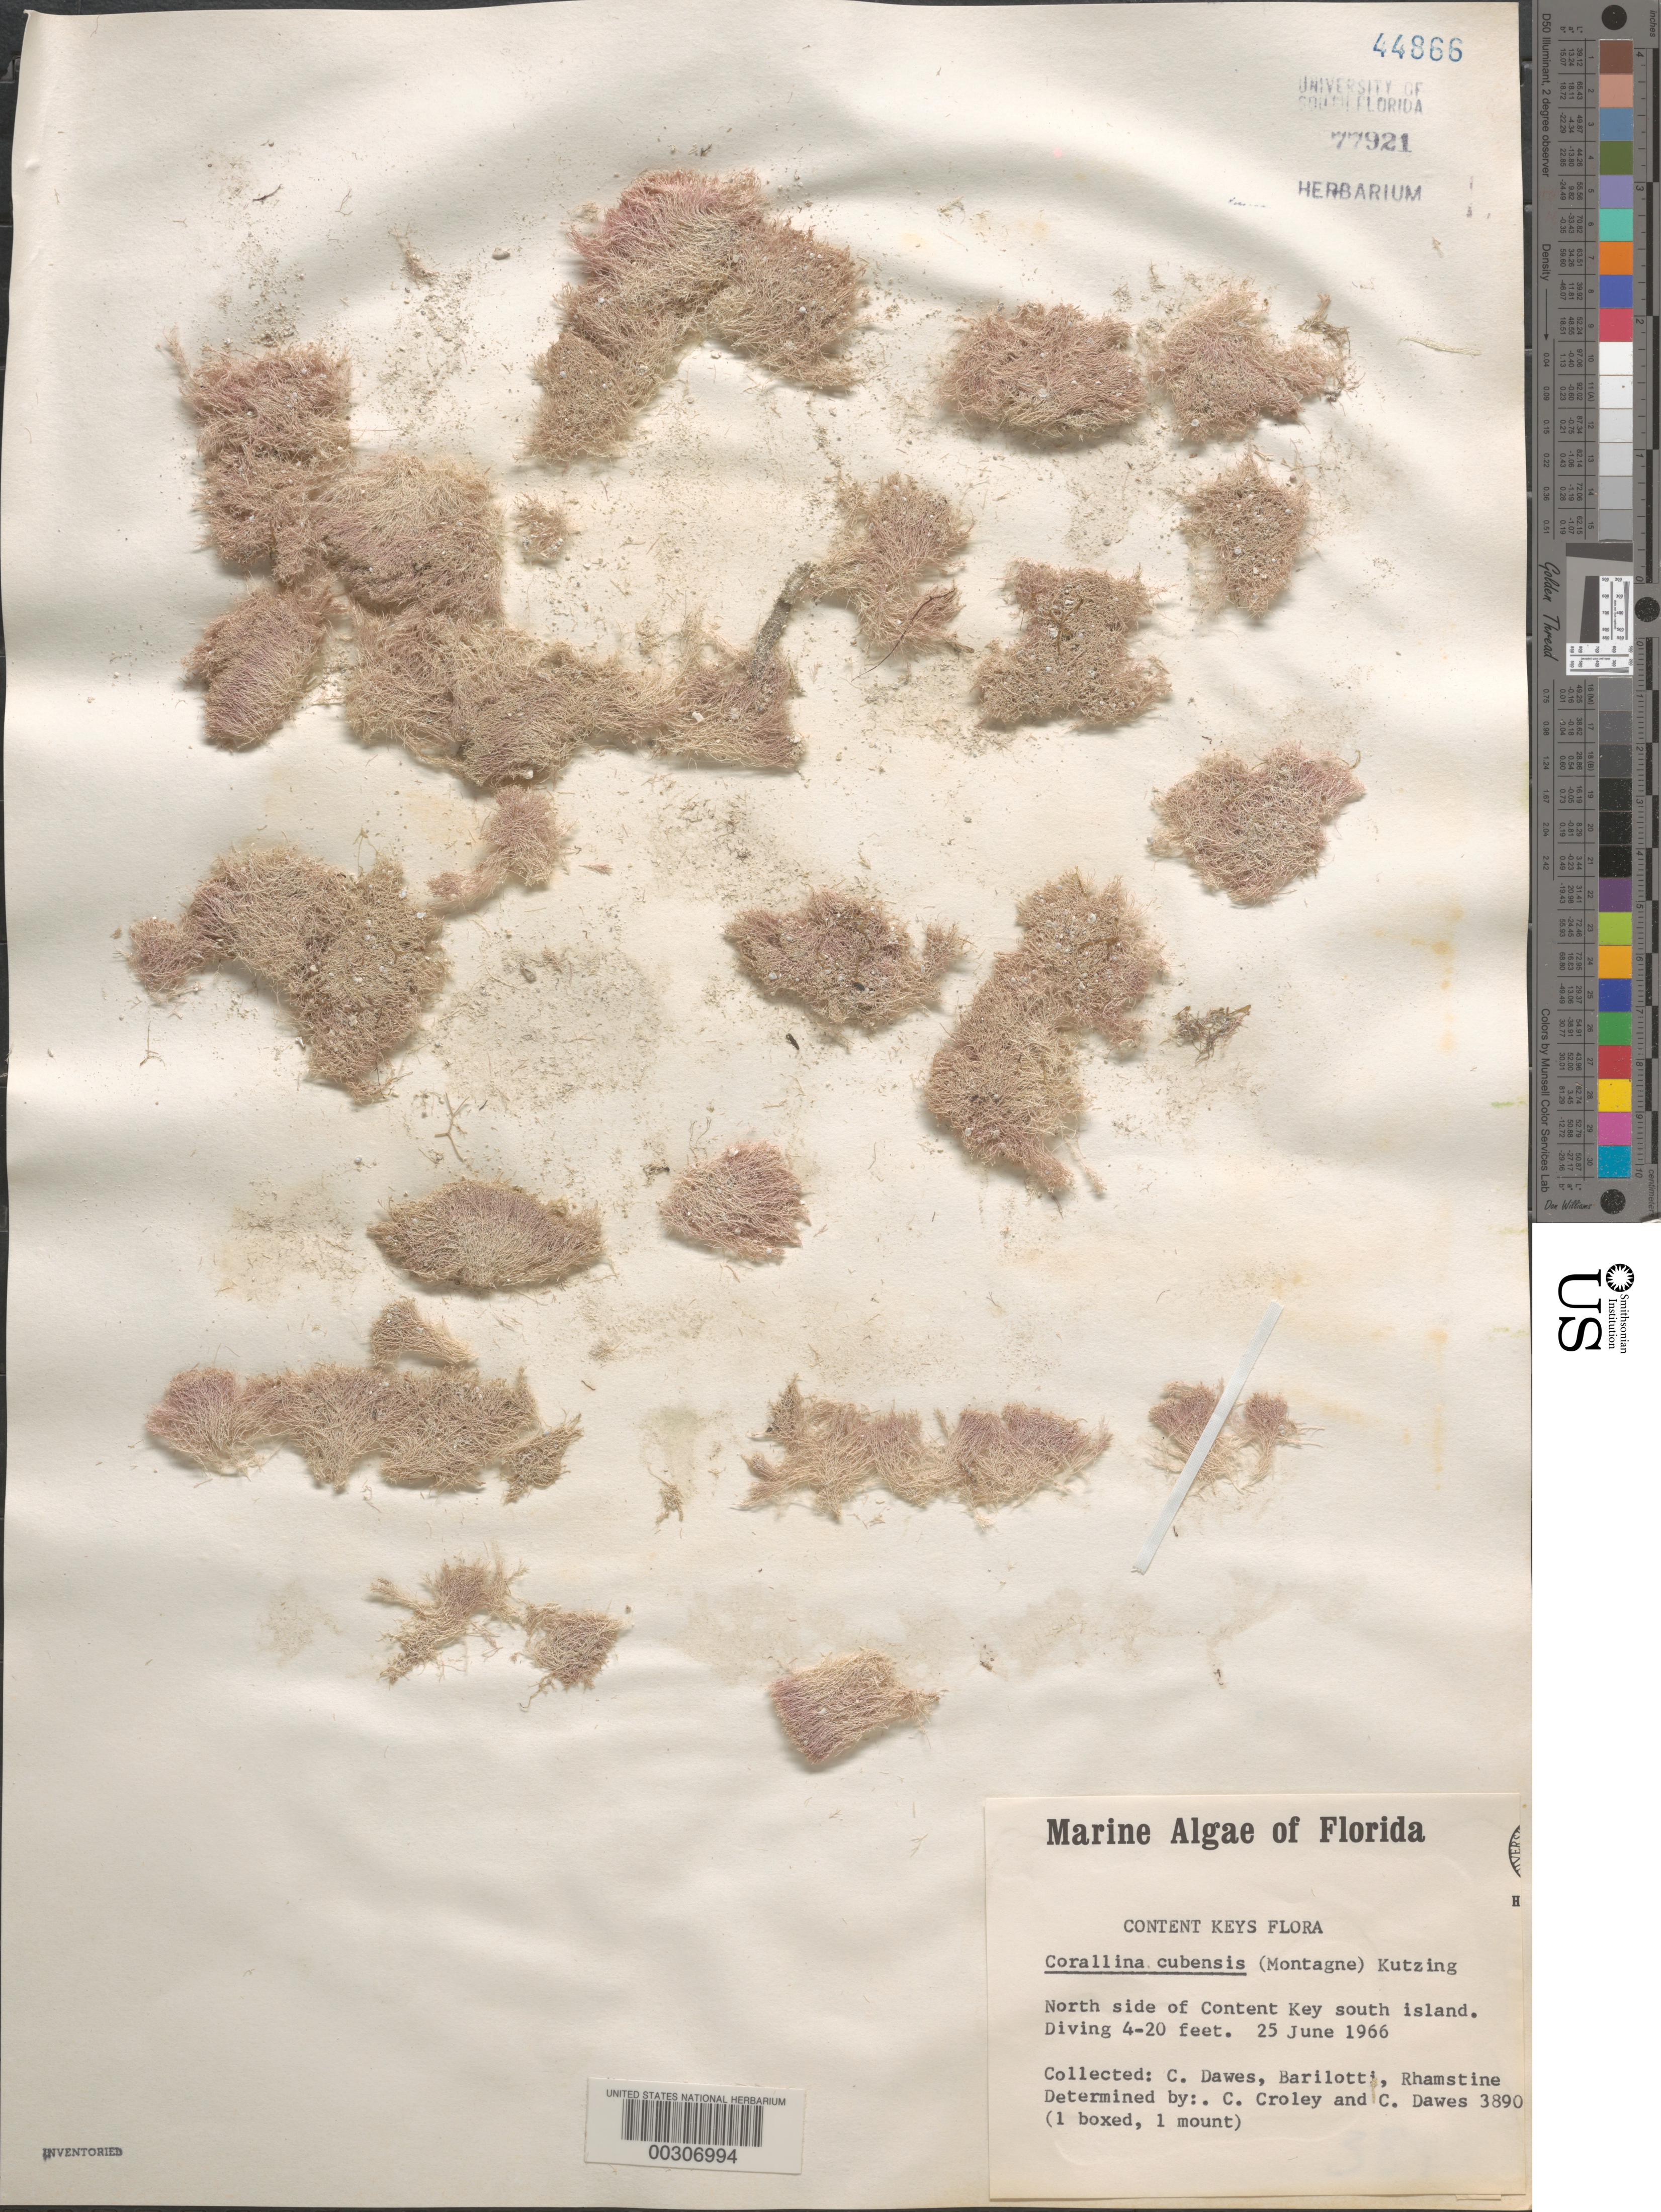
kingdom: Plantae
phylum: Rhodophyta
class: Florideophyceae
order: Corallinales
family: Corallinaceae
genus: Jania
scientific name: Jania cubensis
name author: Mont. ex Kütz.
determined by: Algae name updating Project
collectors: C. Dawes, Barilotti & Rhamstine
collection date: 1966-06-25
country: United States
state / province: Florida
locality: Content Keys. North side of Content Key south island.